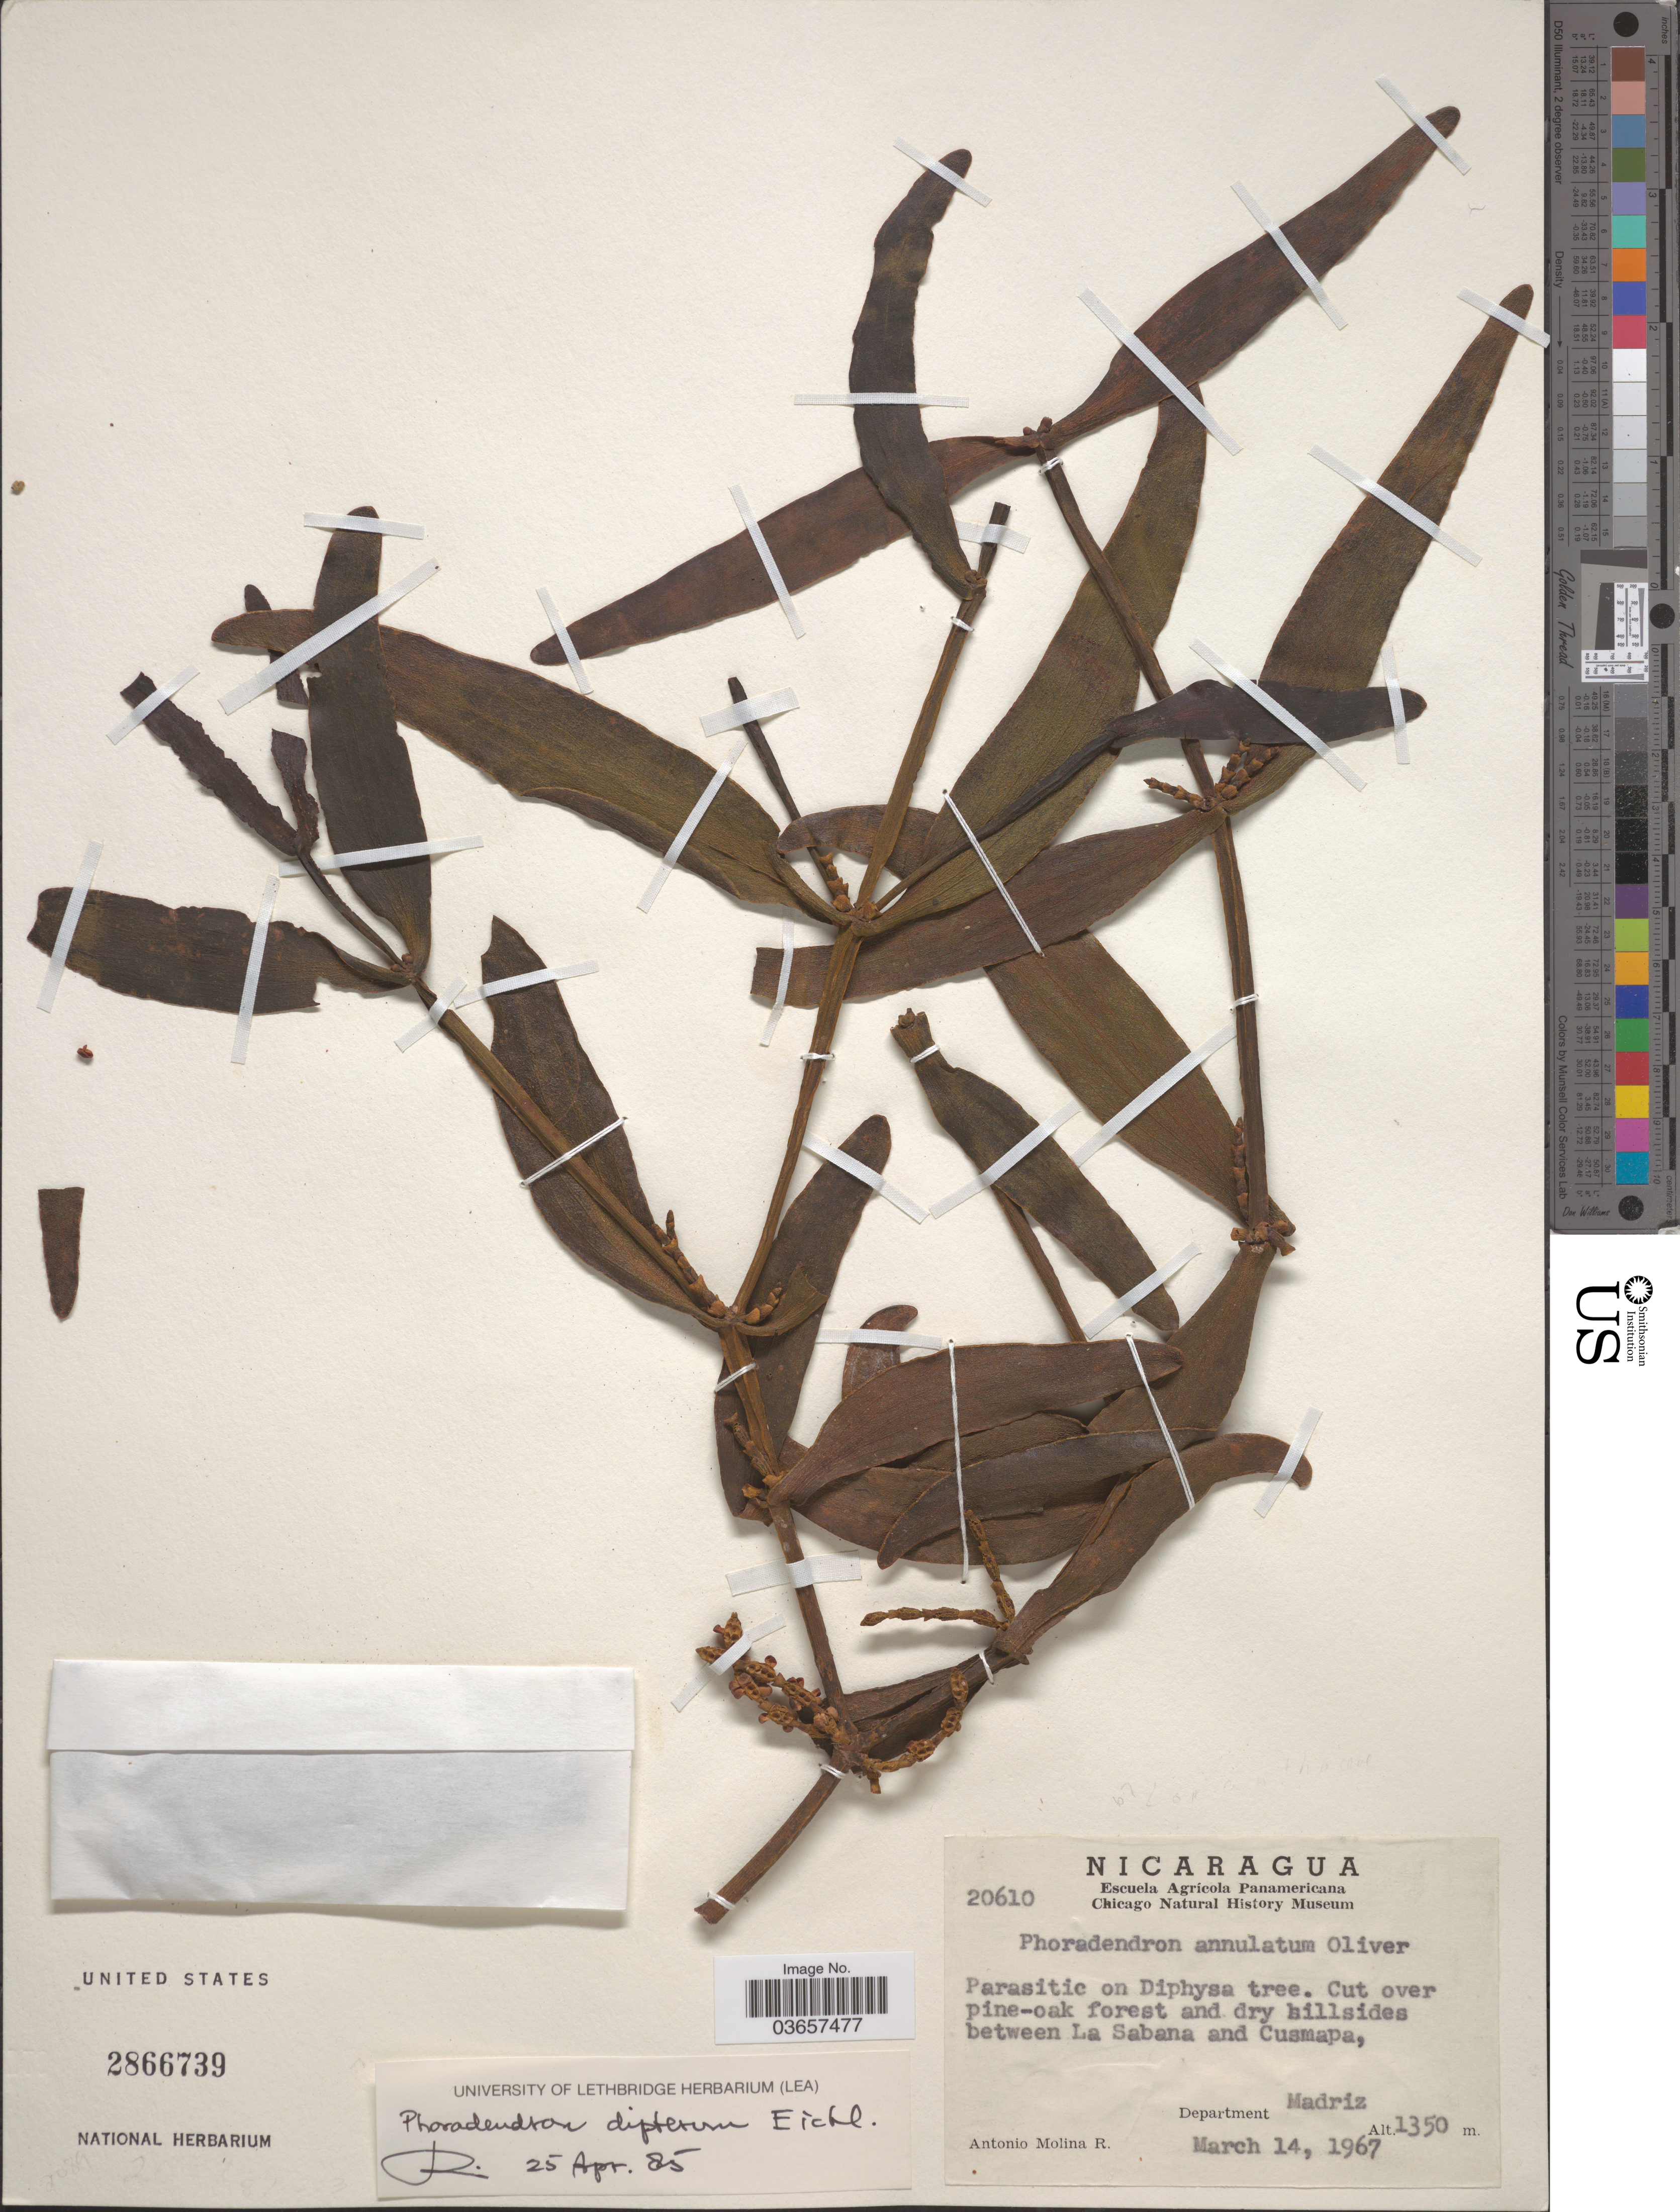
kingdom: Plantae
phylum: Tracheophyta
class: Magnoliopsida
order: Santalales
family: Viscaceae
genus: Phoradendron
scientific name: Phoradendron dipterum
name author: Eichler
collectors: A. Molina R.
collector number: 20610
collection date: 1967-03-14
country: Nicaragua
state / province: Madriz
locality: Cut over pine-oak forest and dry hillsides between La Sabana and Cusmapa, Department Madriz.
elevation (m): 1350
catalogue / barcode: US 2866739